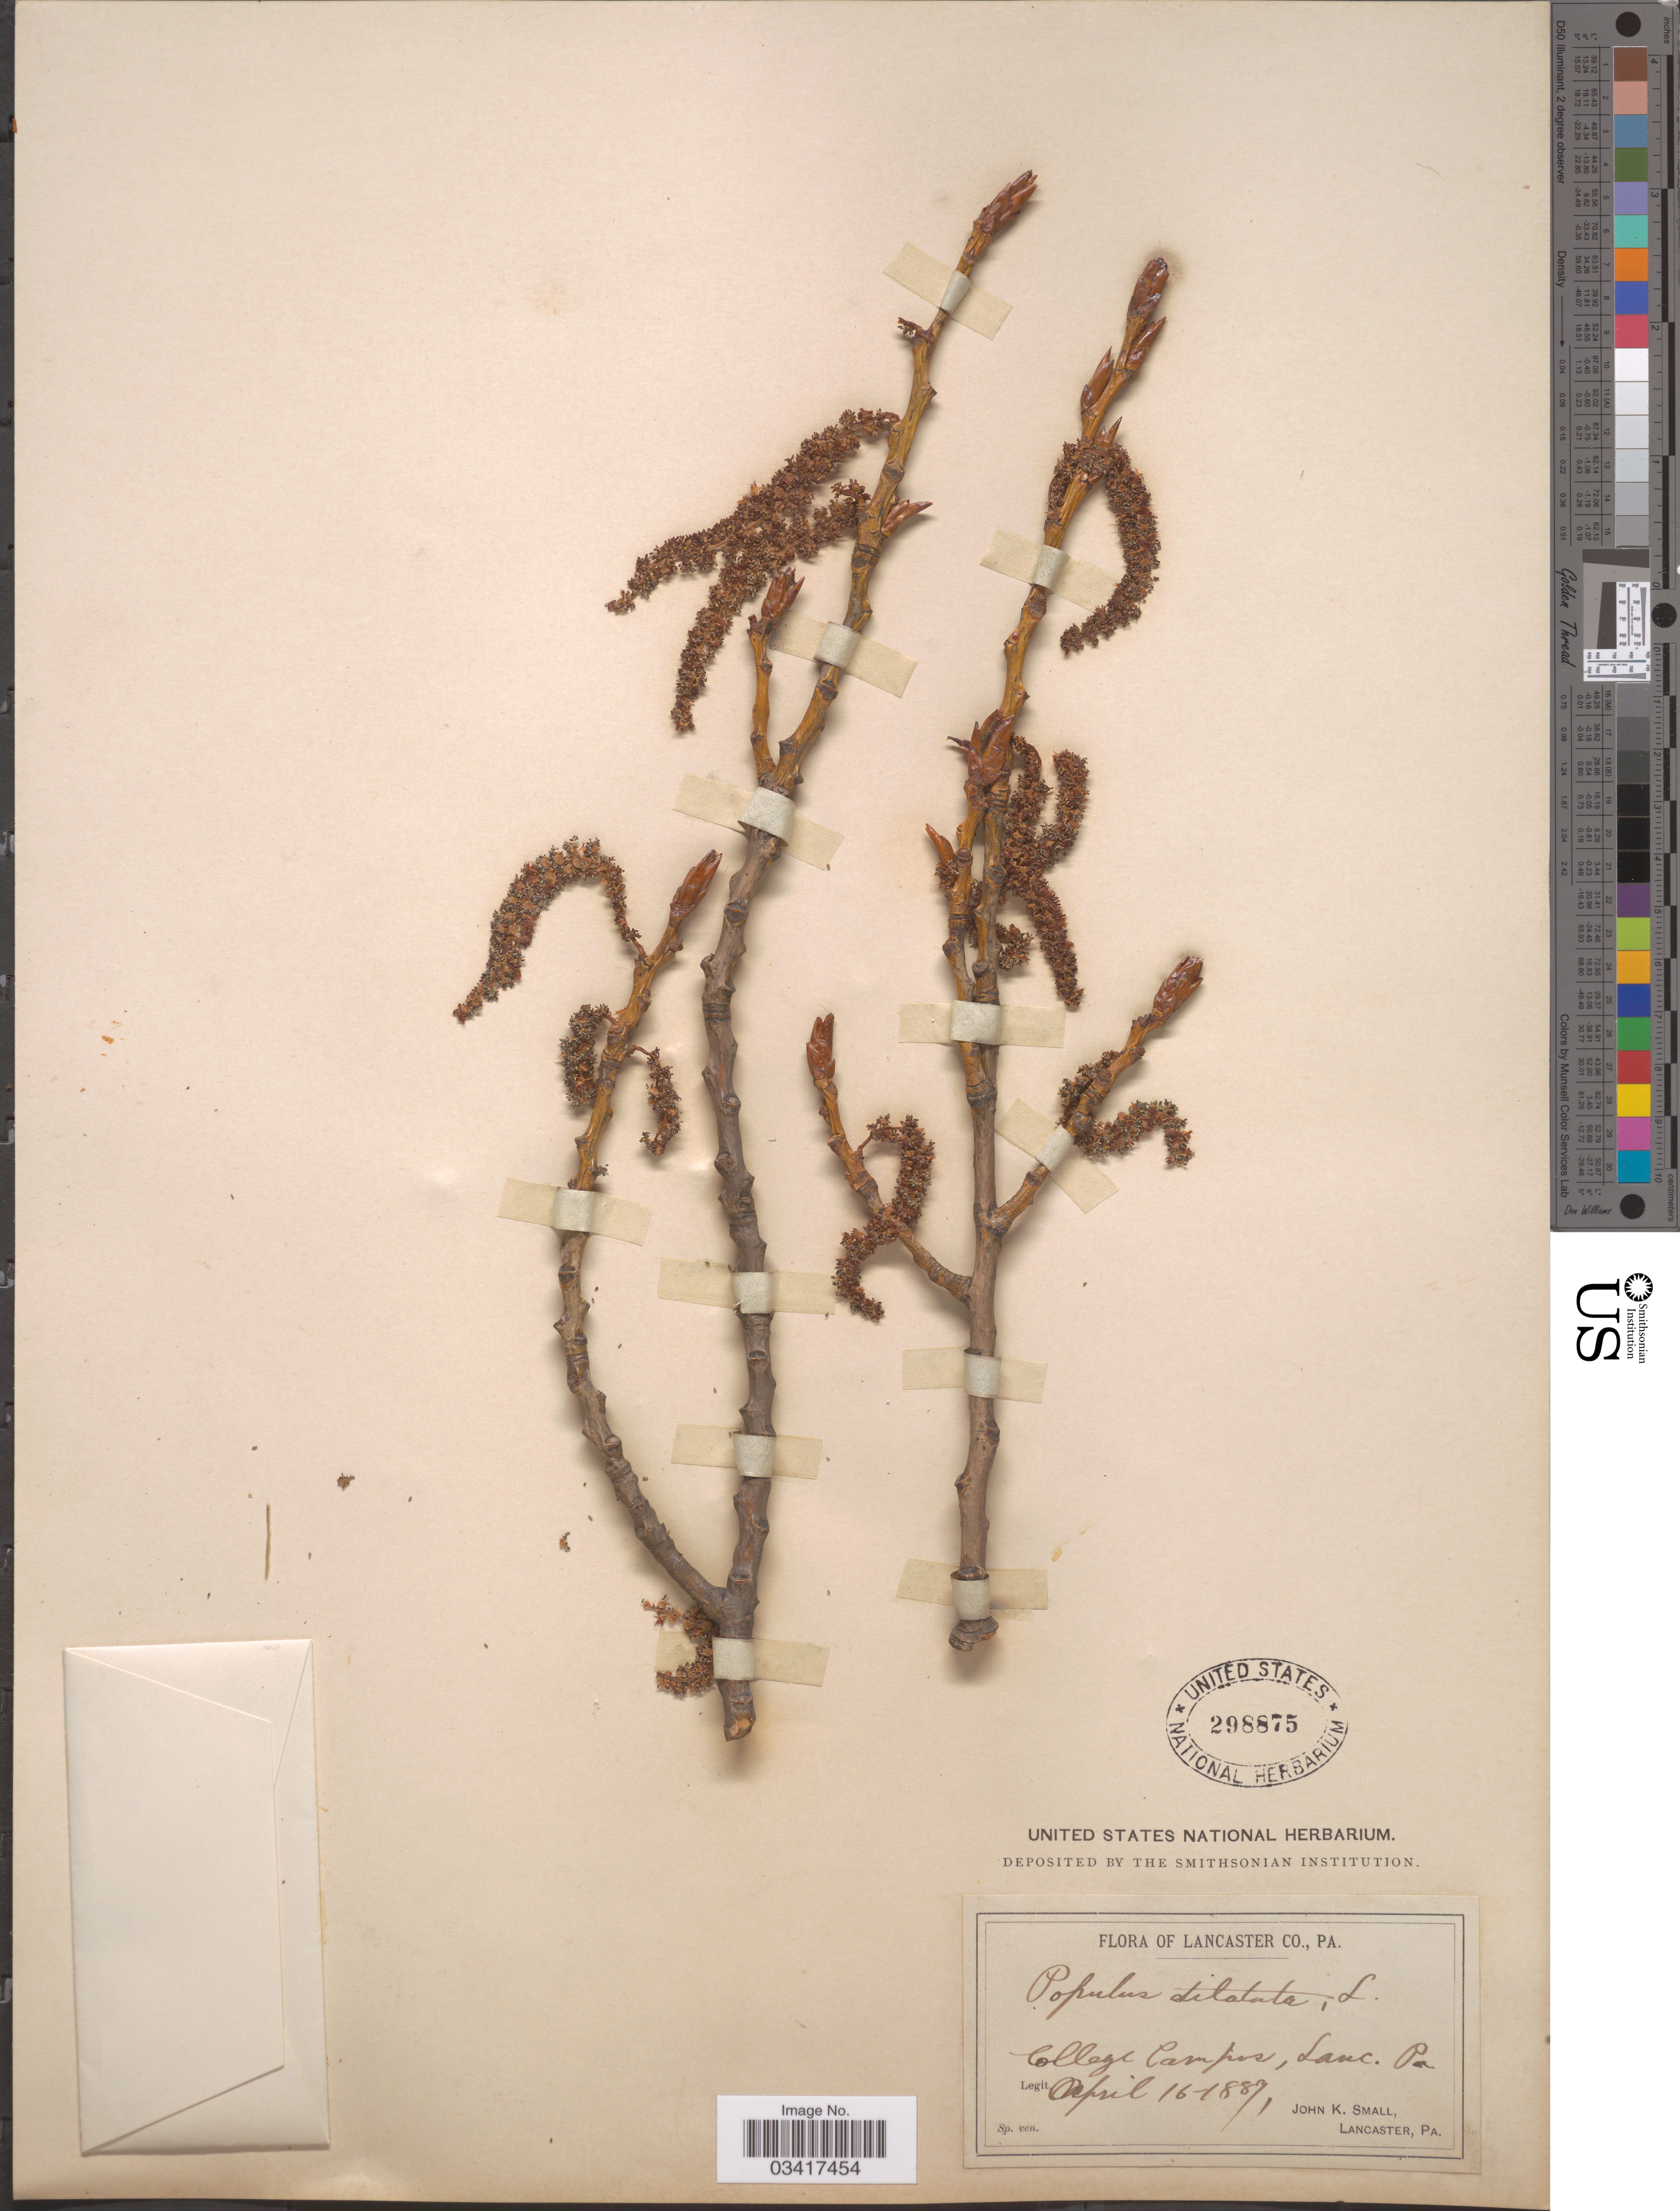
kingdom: Plantae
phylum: Tracheophyta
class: Magnoliopsida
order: Malpighiales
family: Salicaceae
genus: Populus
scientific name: Populus dilatata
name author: Aiton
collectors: J. K. Small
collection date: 1889-04-16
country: United States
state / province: Pennsylvania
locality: Lancaster Co. College Campus, Lanc.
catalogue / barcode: US 298875